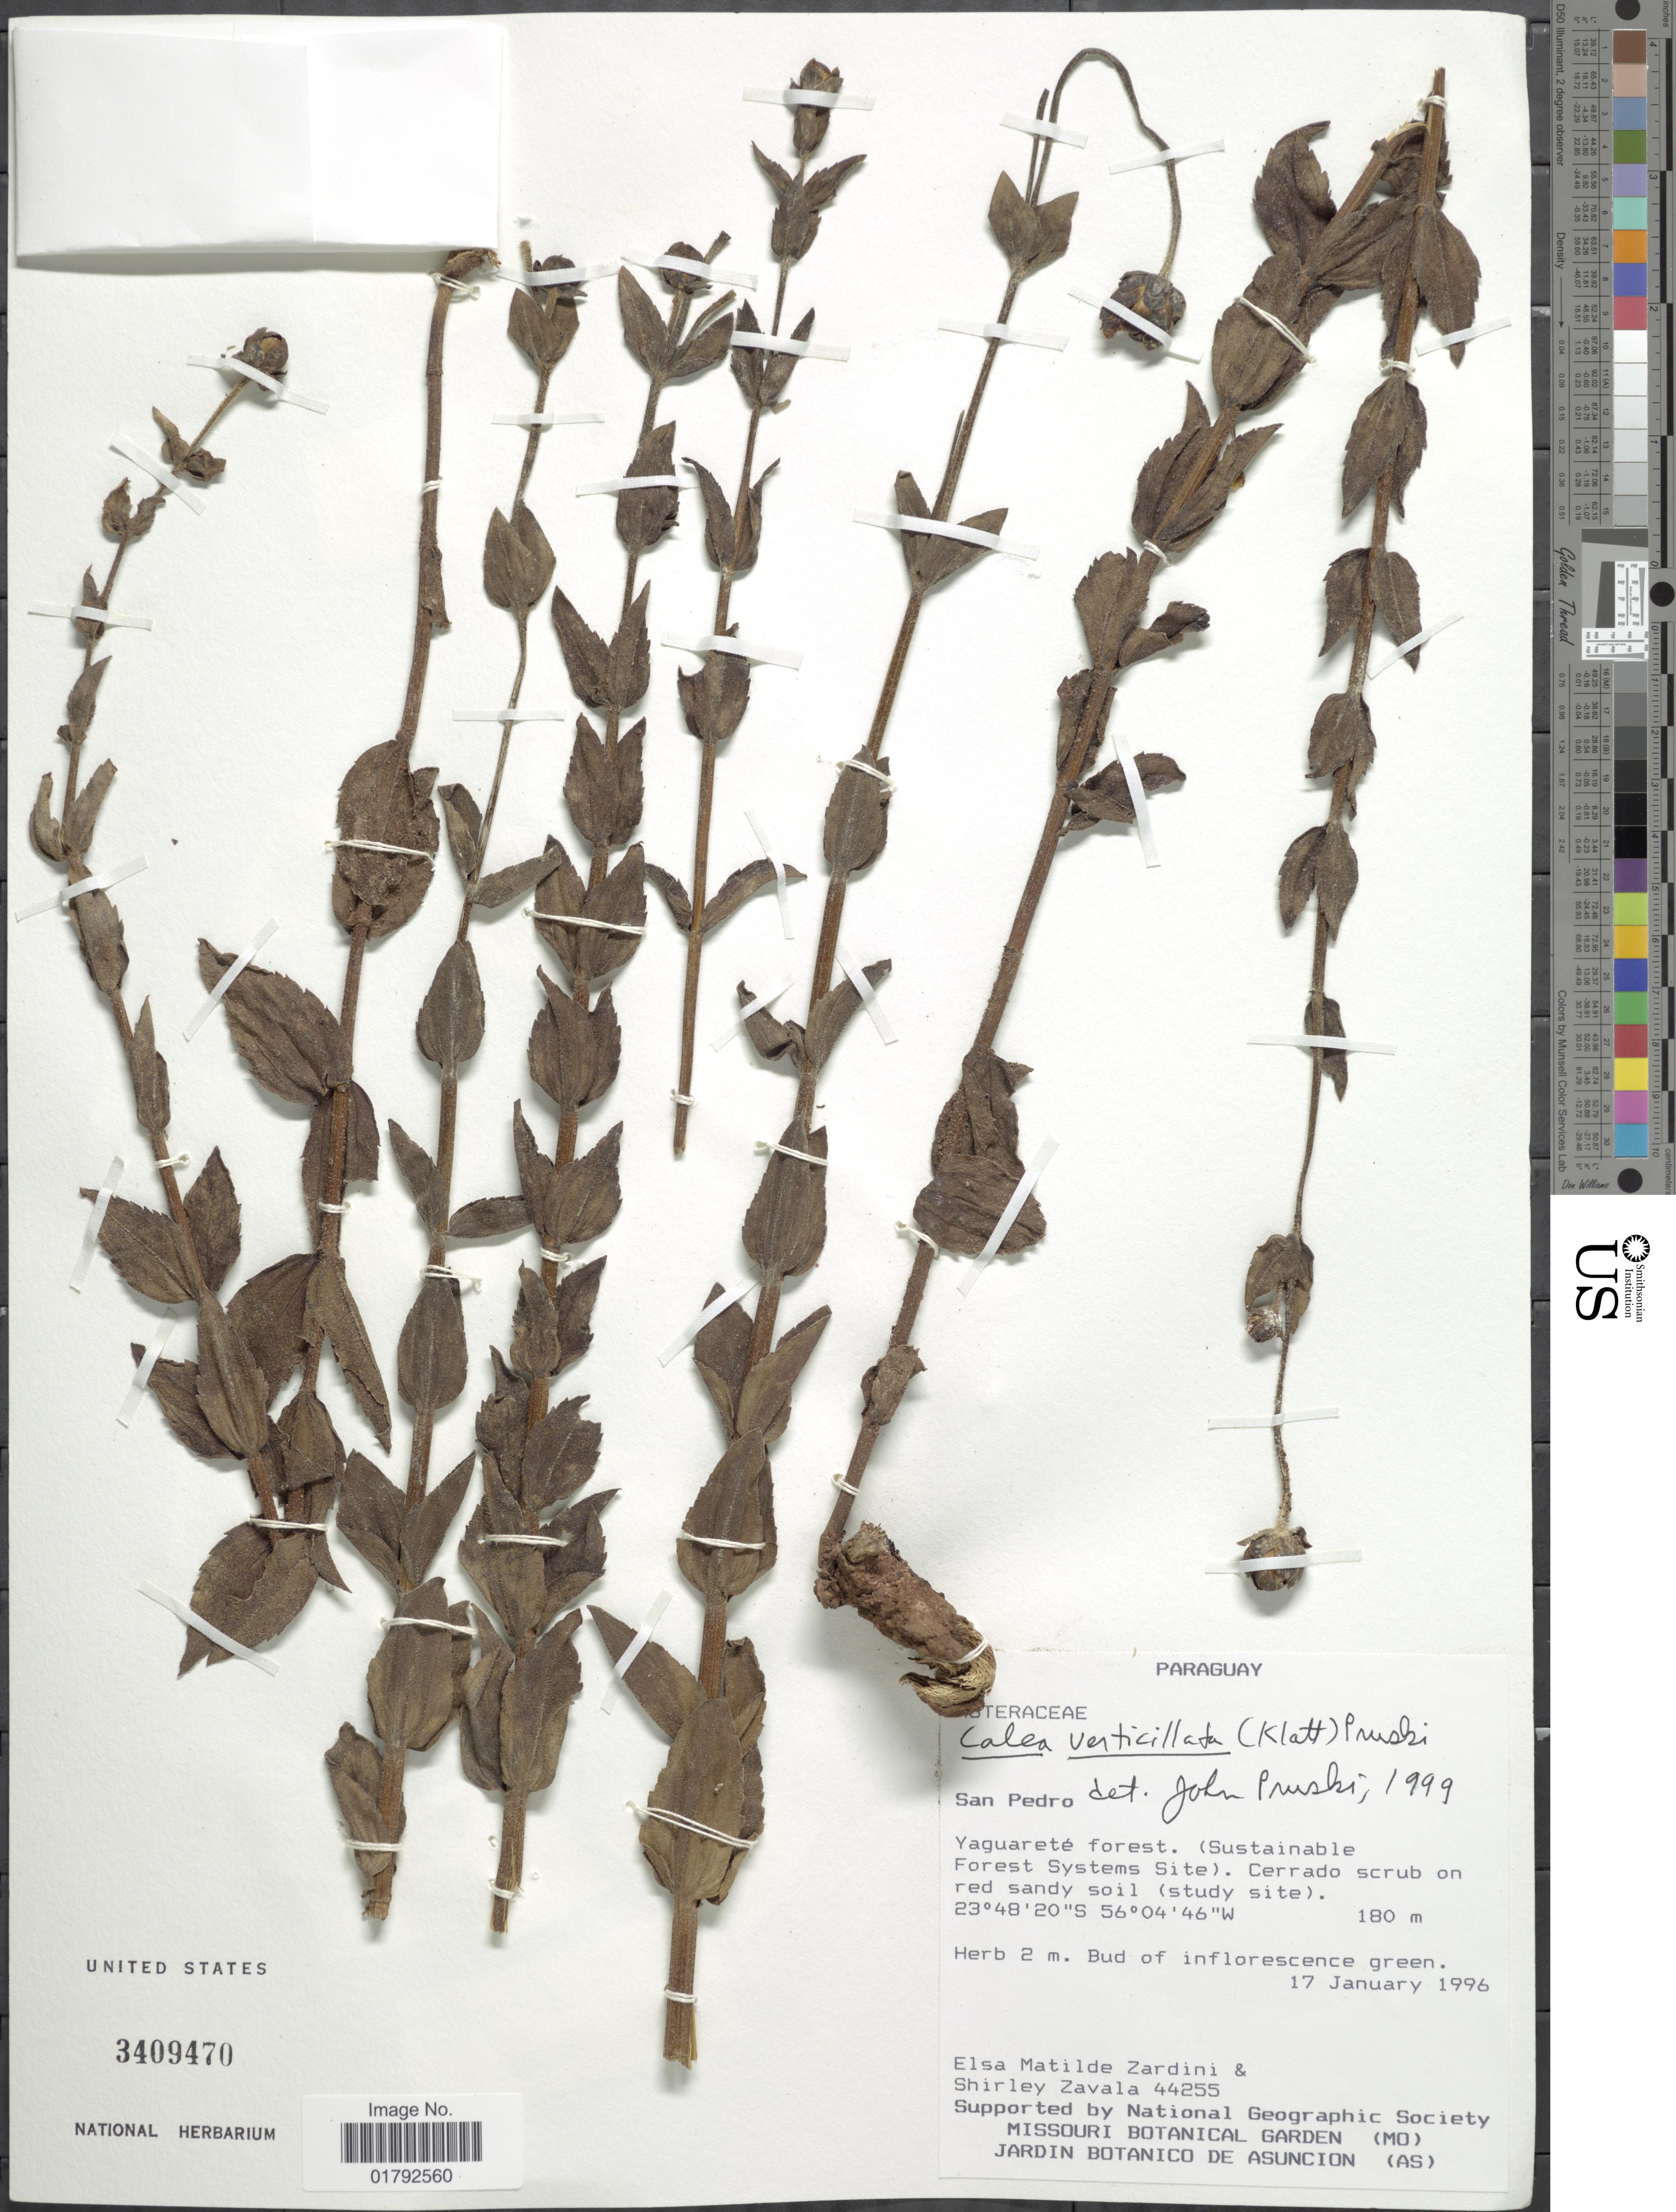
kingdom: Plantae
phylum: Tracheophyta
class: Magnoliopsida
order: Asterales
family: Asteraceae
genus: Calea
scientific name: Calea verticillata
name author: (Klatt) Pruski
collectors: E. M. Zardini & S. Zavala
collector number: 44255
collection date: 1996-01-17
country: Paraguay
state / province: San Pedro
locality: Yaguarete Forest (Sustainable Forest Systems Site).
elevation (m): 180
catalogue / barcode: US 3409470